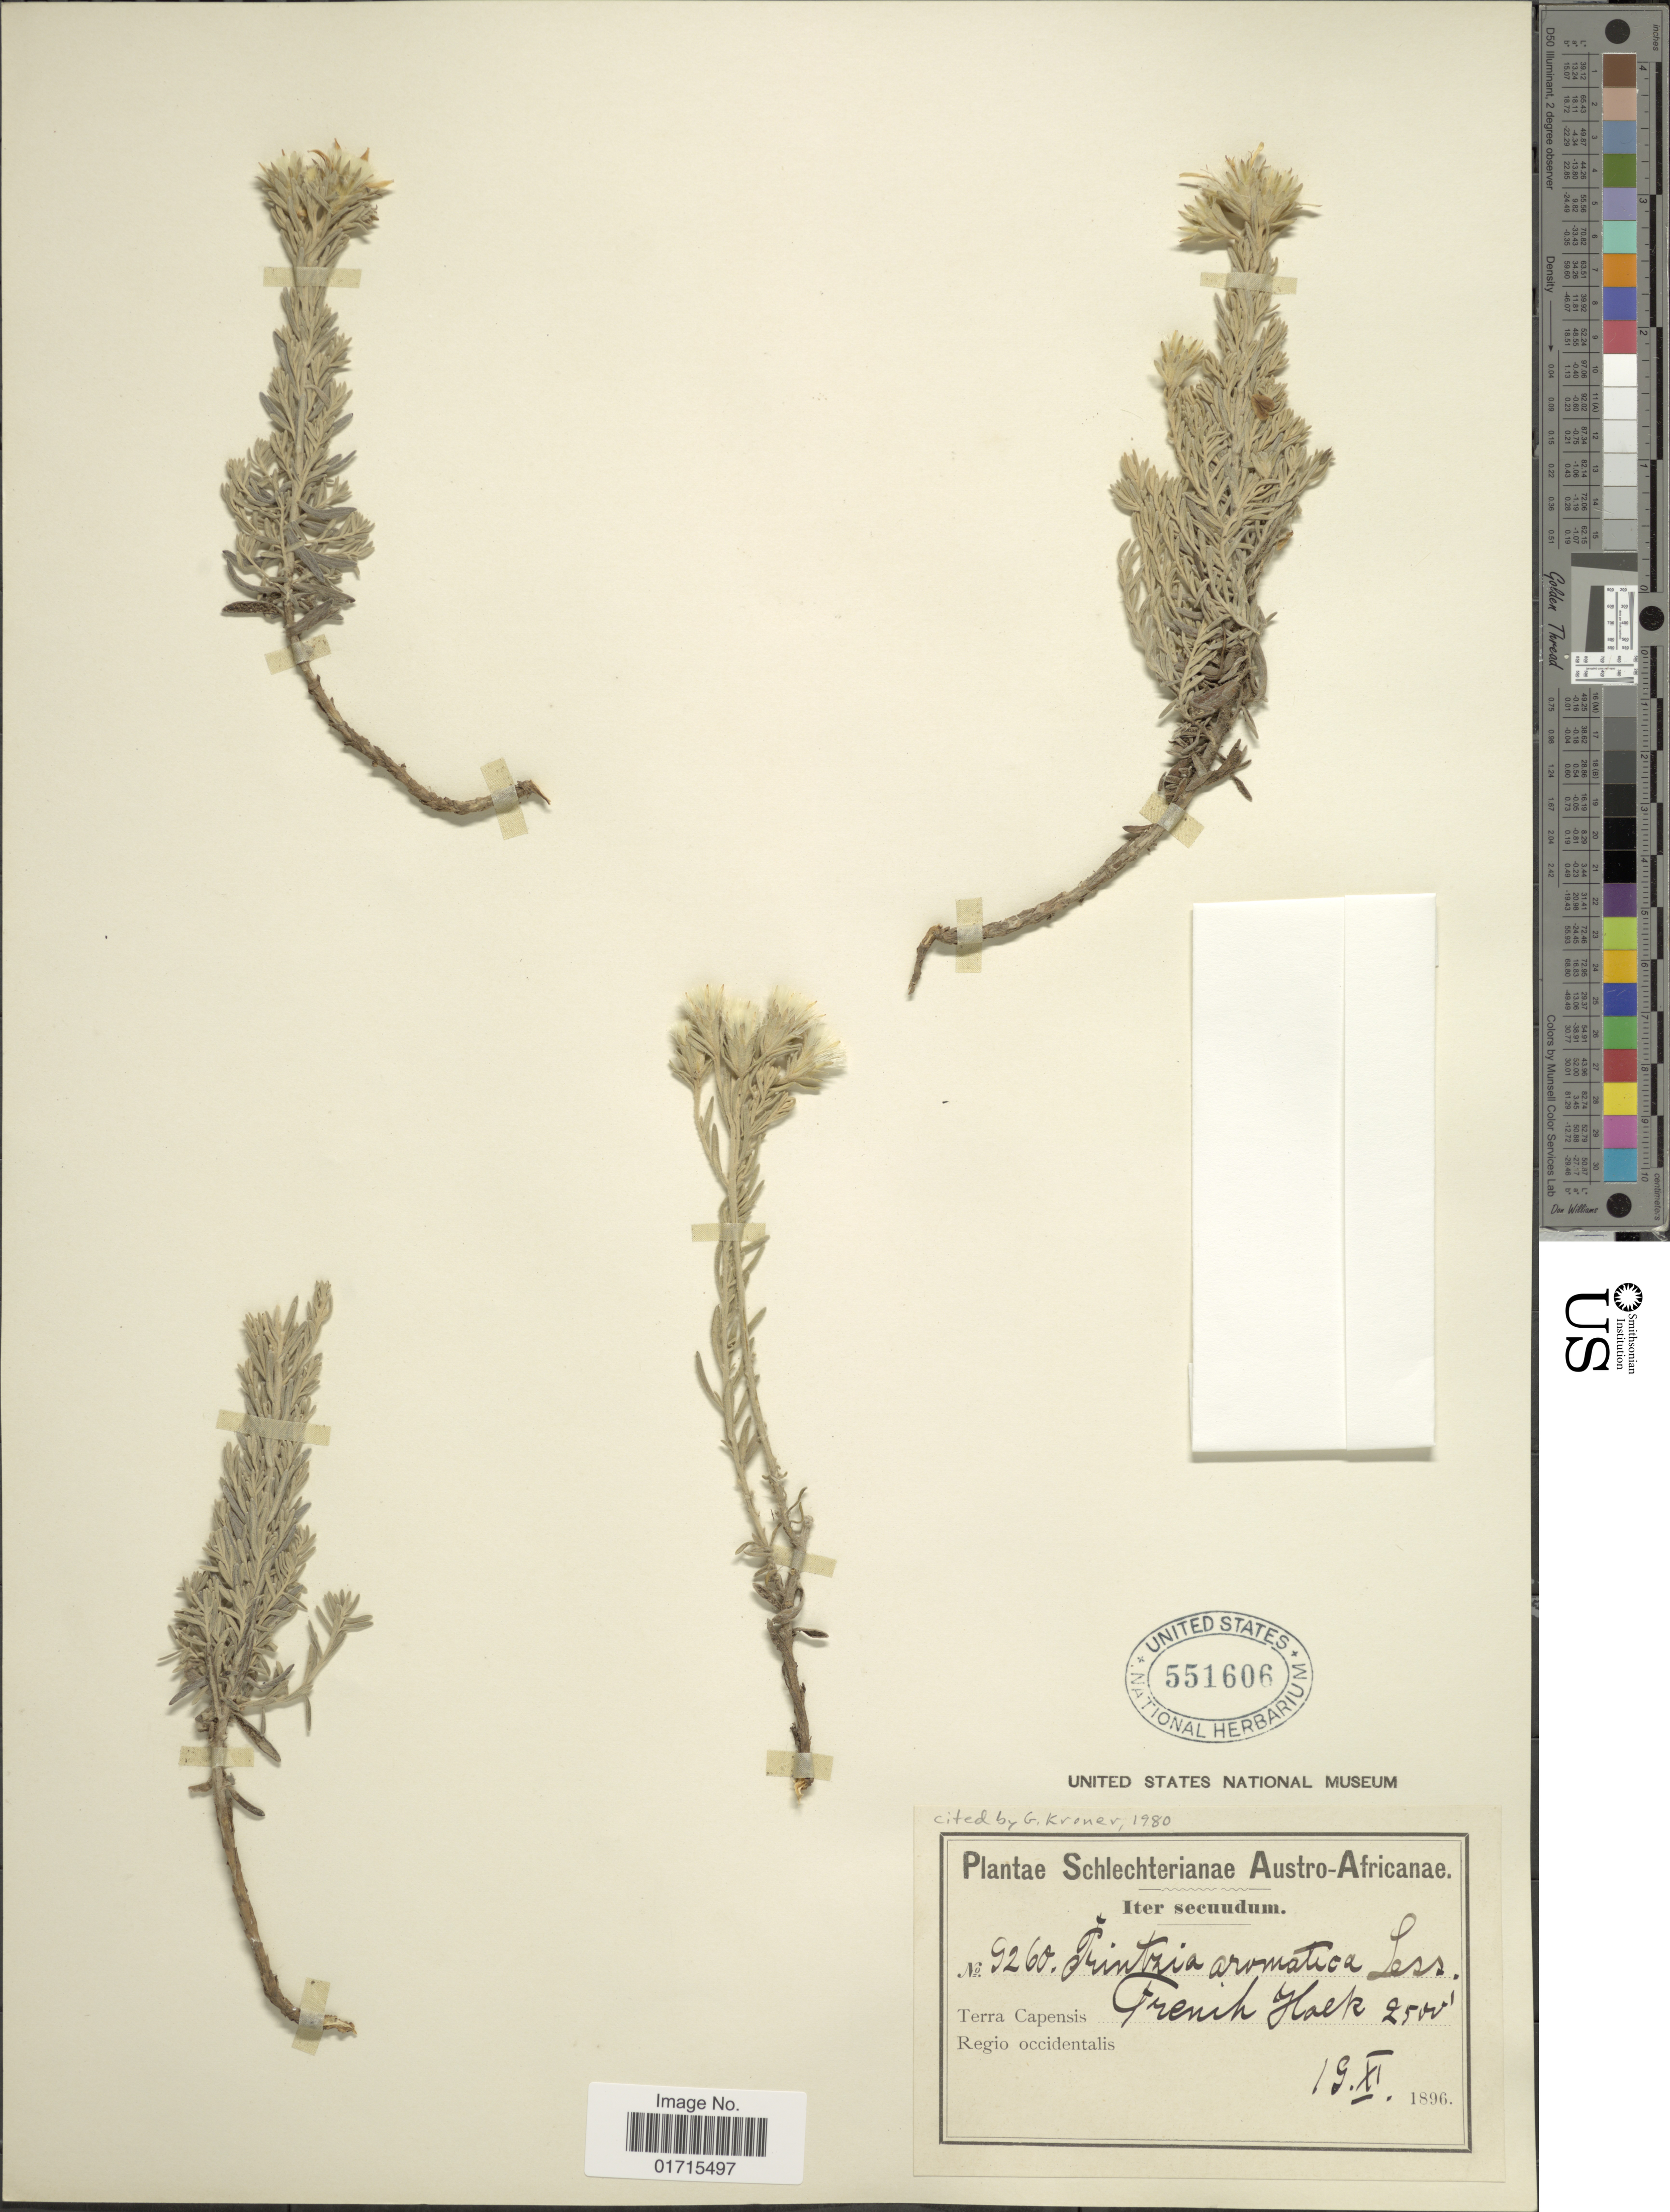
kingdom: Plantae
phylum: Tracheophyta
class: Magnoliopsida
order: Asterales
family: Asteraceae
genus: Printzia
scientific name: Printzia aromatica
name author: (L.) Less.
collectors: Schlechter, --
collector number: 9260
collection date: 1896-11-19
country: South Africa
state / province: Western Cape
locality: Terra Capensis. Franschhoek. Regio occidentalis. Austro-Aficanae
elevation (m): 762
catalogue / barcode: US 551606